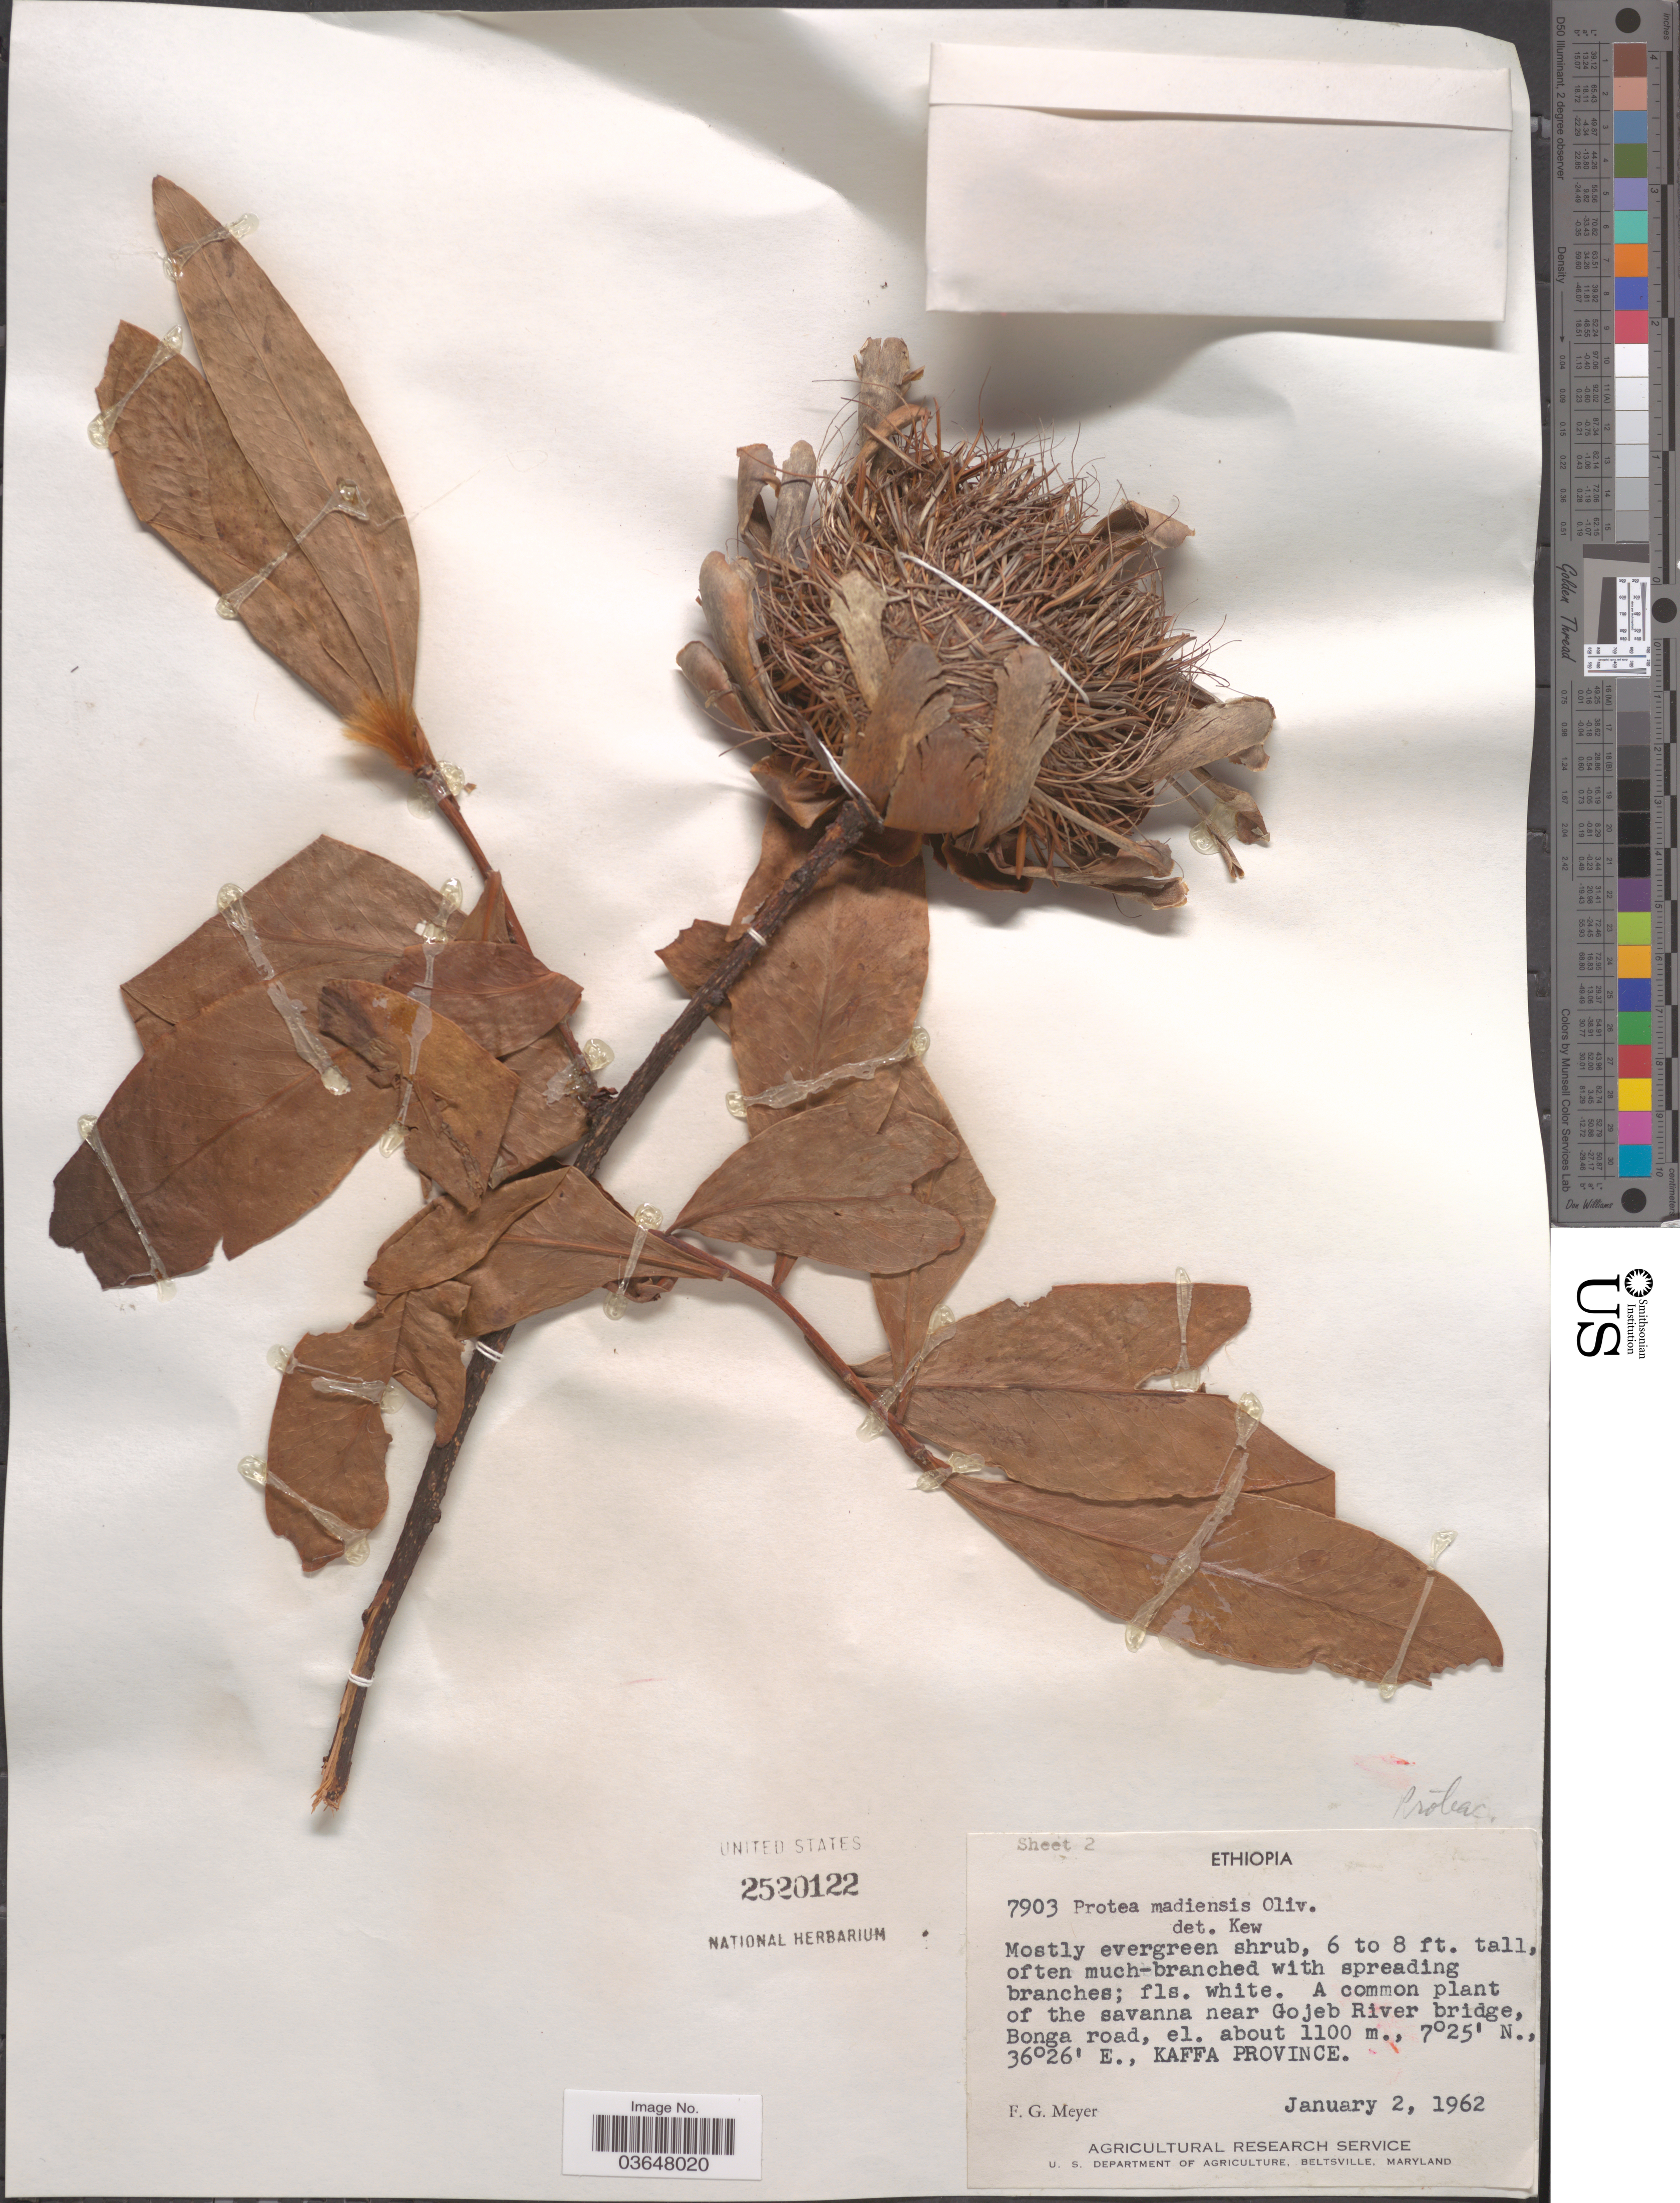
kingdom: Plantae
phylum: Tracheophyta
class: Magnoliopsida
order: Proteales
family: Proteaceae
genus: Protea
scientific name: Protea madiensis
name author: Oliv.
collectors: F. G. Meyer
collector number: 7903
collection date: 1962-01-02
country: Ethiopia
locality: The savanna near Gojeb River bridge, Bonga road, Kaffa Province.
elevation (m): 1100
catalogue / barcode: US 2520122